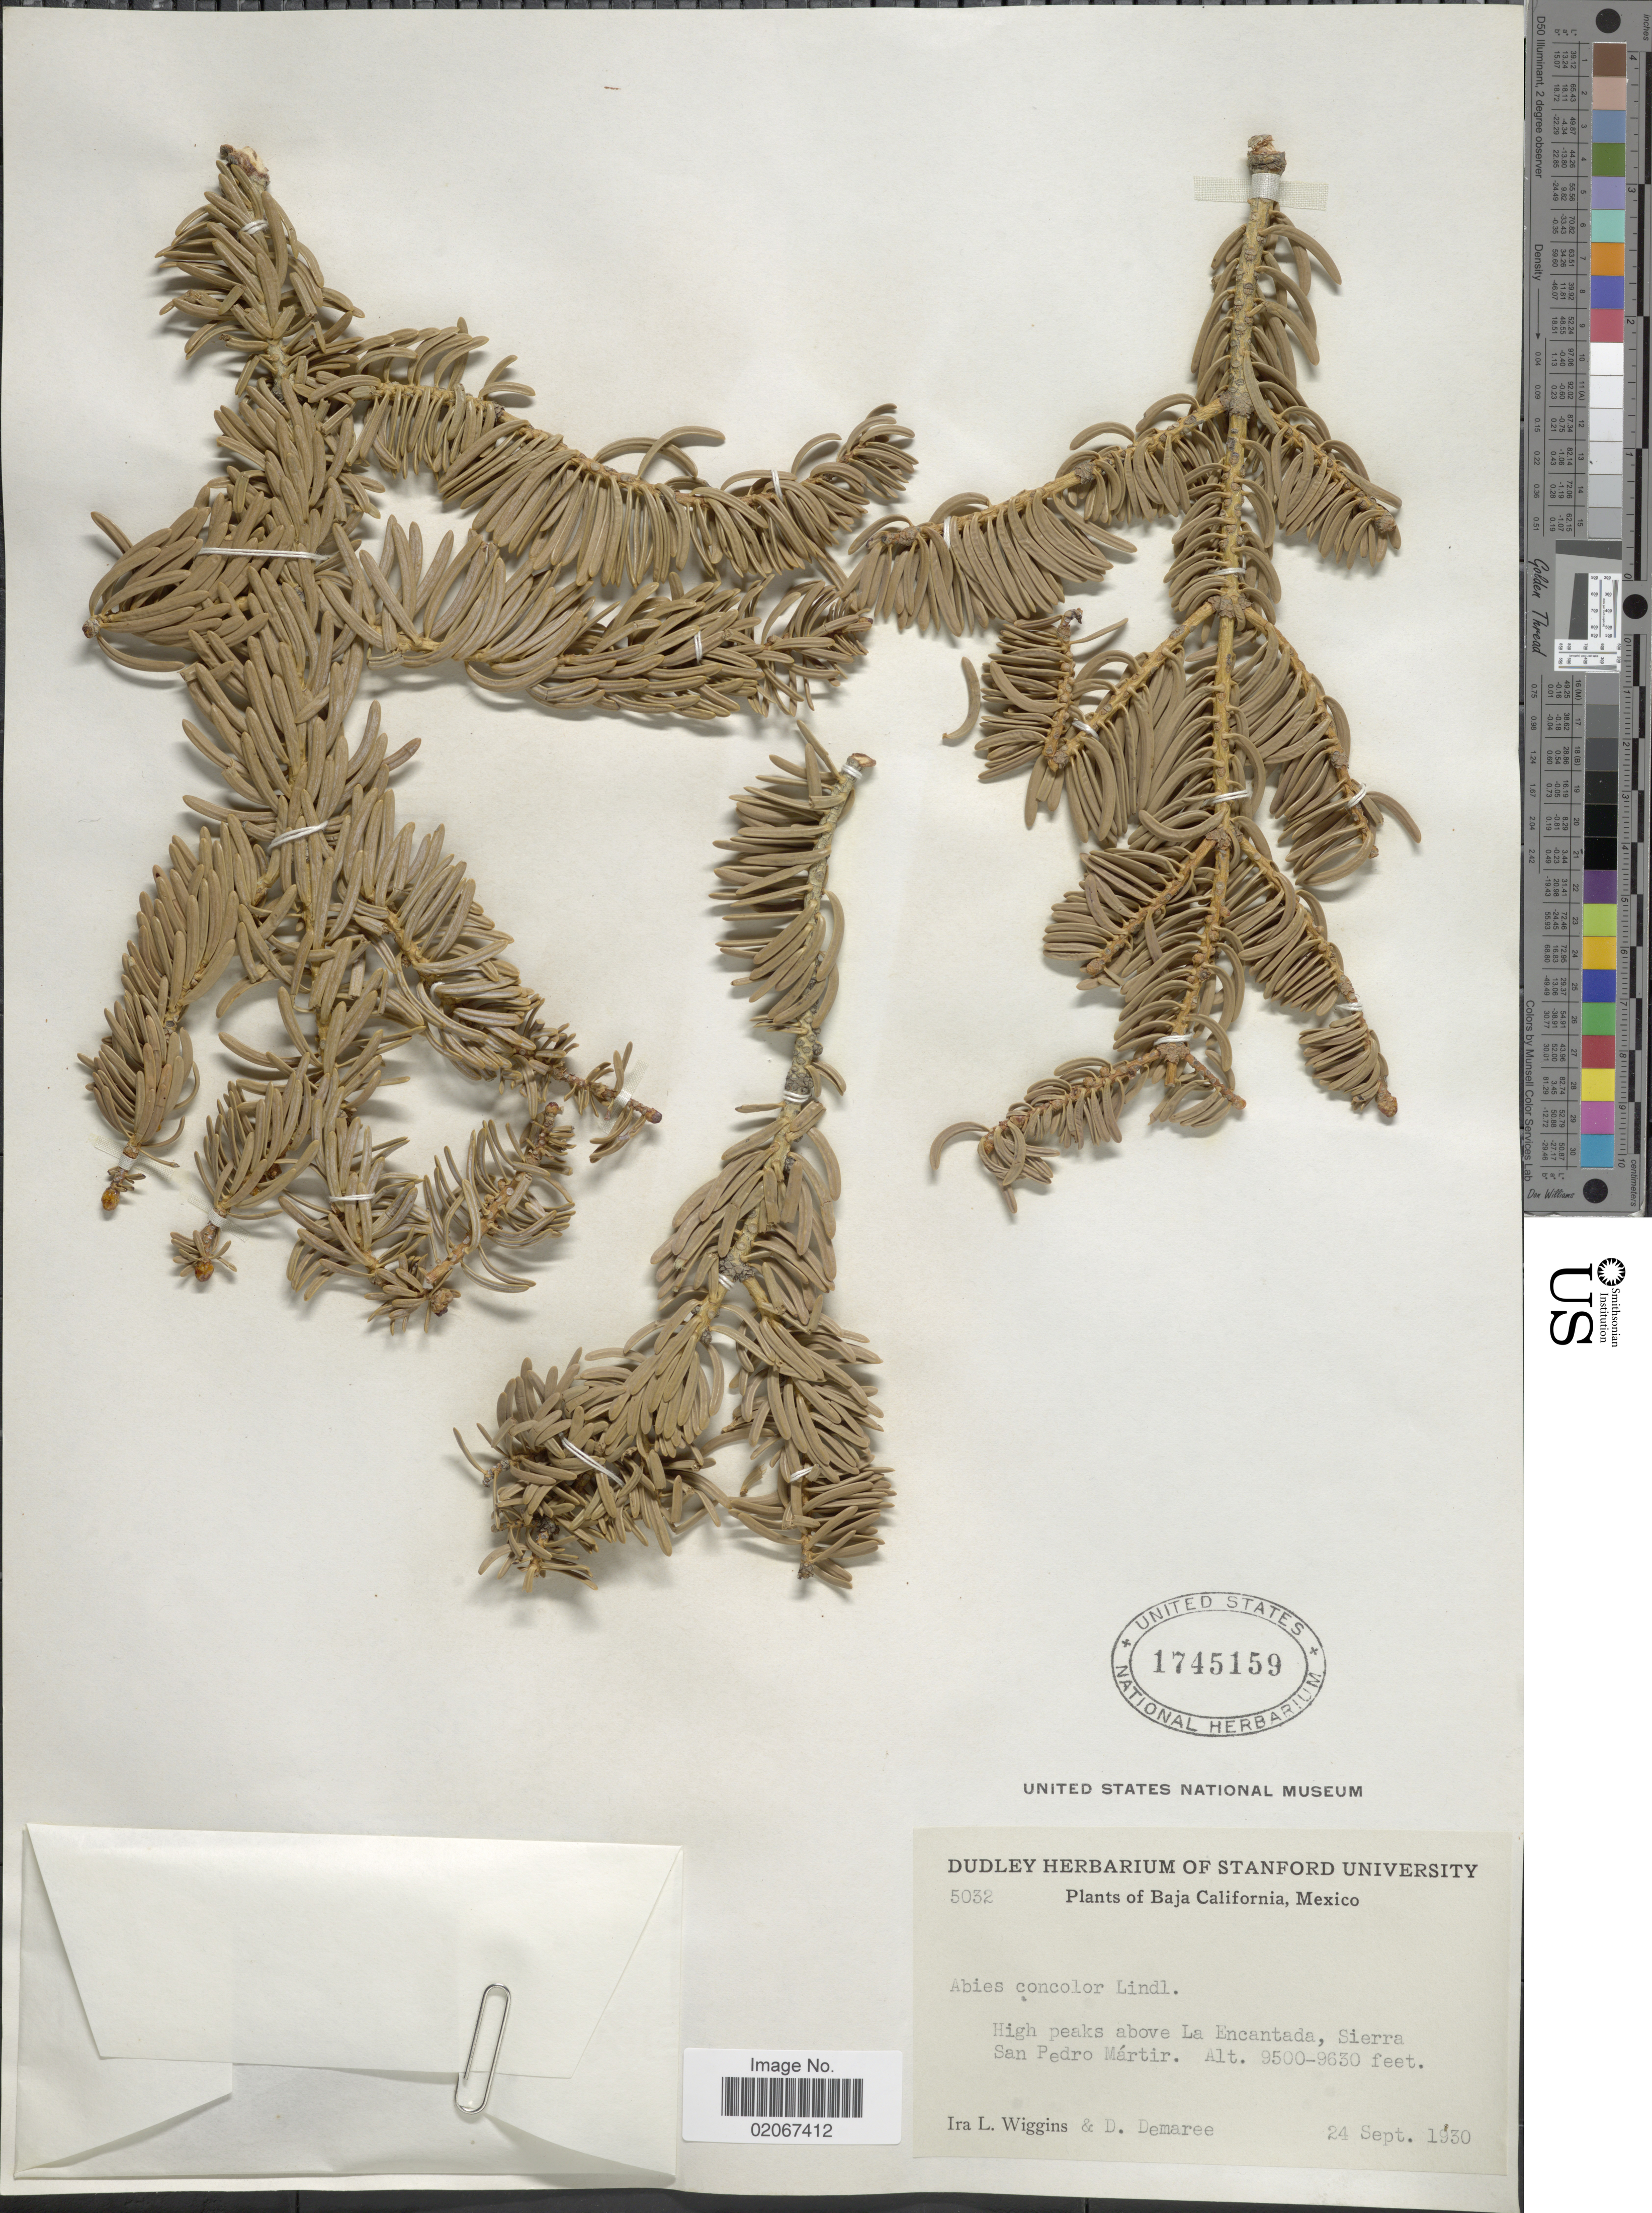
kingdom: Plantae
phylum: Tracheophyta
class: Pinopsida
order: Pinales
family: Pinaceae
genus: Abies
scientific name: Abies concolor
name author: (Gordon & Glend.) Lindl. ex Hildebr.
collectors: I. L. Wiggins & D. Demaree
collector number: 5032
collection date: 1930-09-24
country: Mexico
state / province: Baja California Norte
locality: High peaks above La Encantada, Sierra San Pedro Mártir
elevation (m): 2896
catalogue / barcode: US 1745159